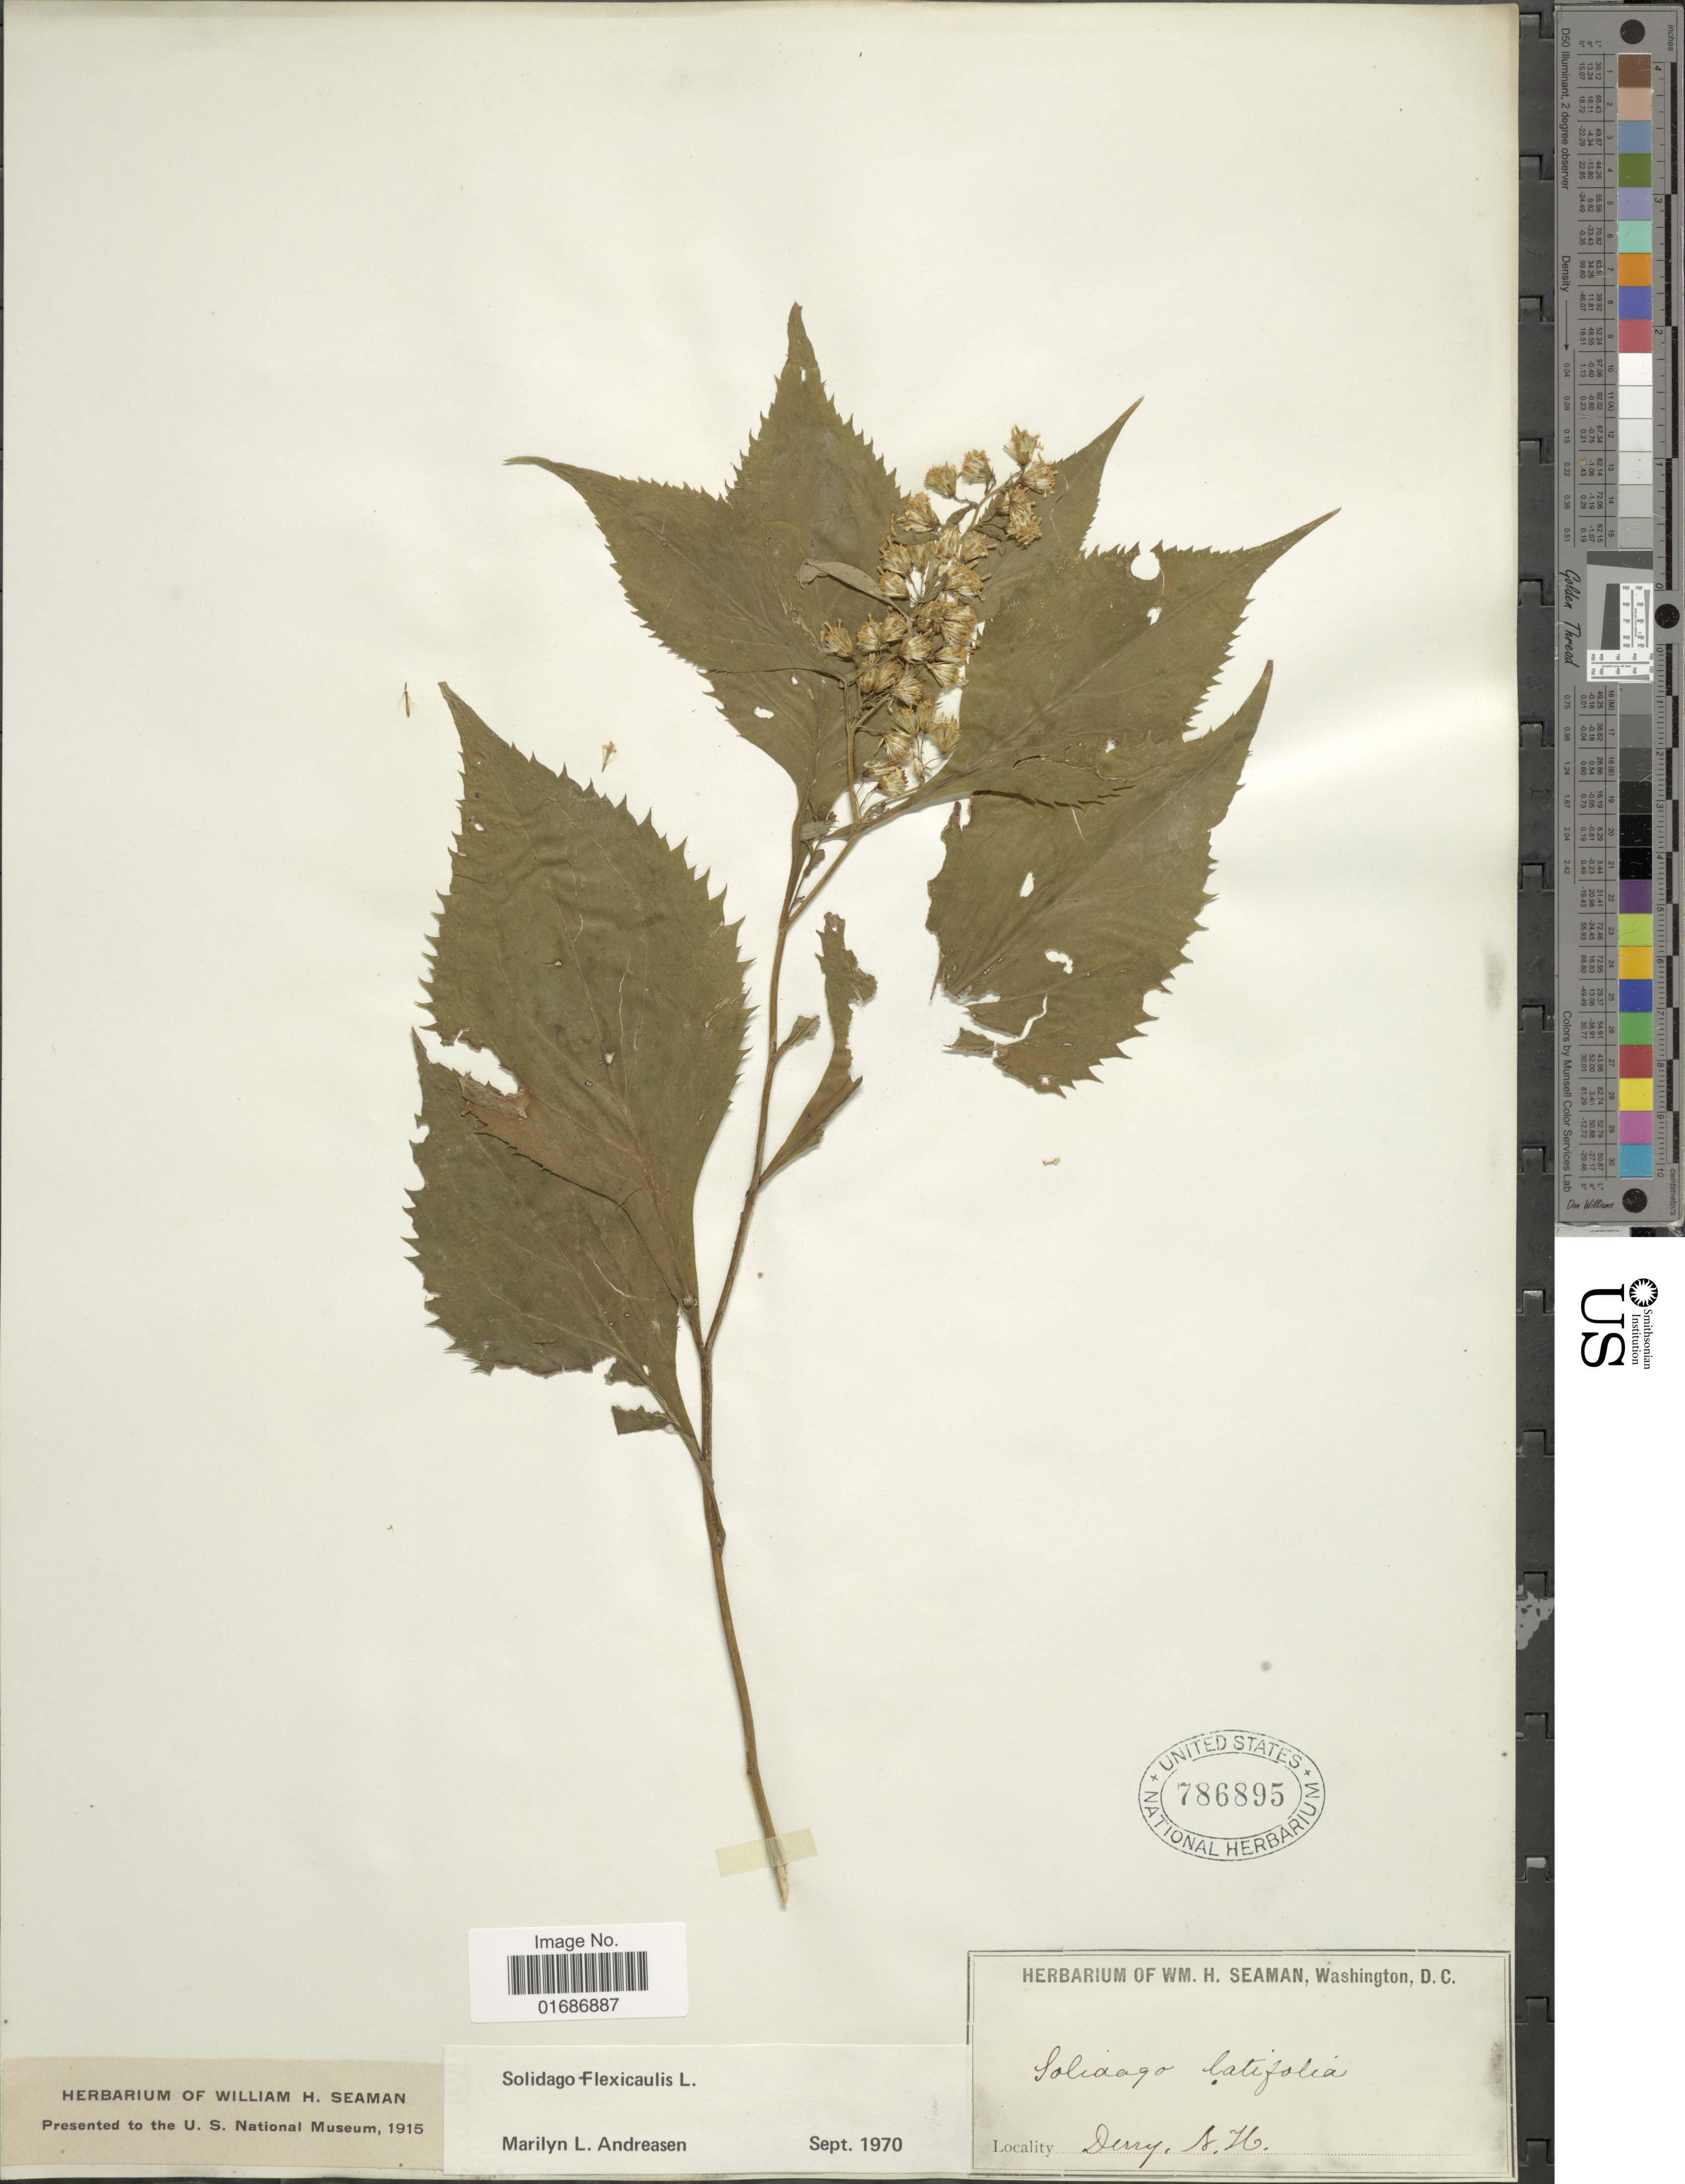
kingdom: Plantae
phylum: Tracheophyta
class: Magnoliopsida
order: Asterales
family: Asteraceae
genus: Solidago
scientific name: Solidago flexicaulis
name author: L.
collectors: ex herb. Seaman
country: United States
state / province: New Hampshire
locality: Derry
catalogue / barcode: US 786895